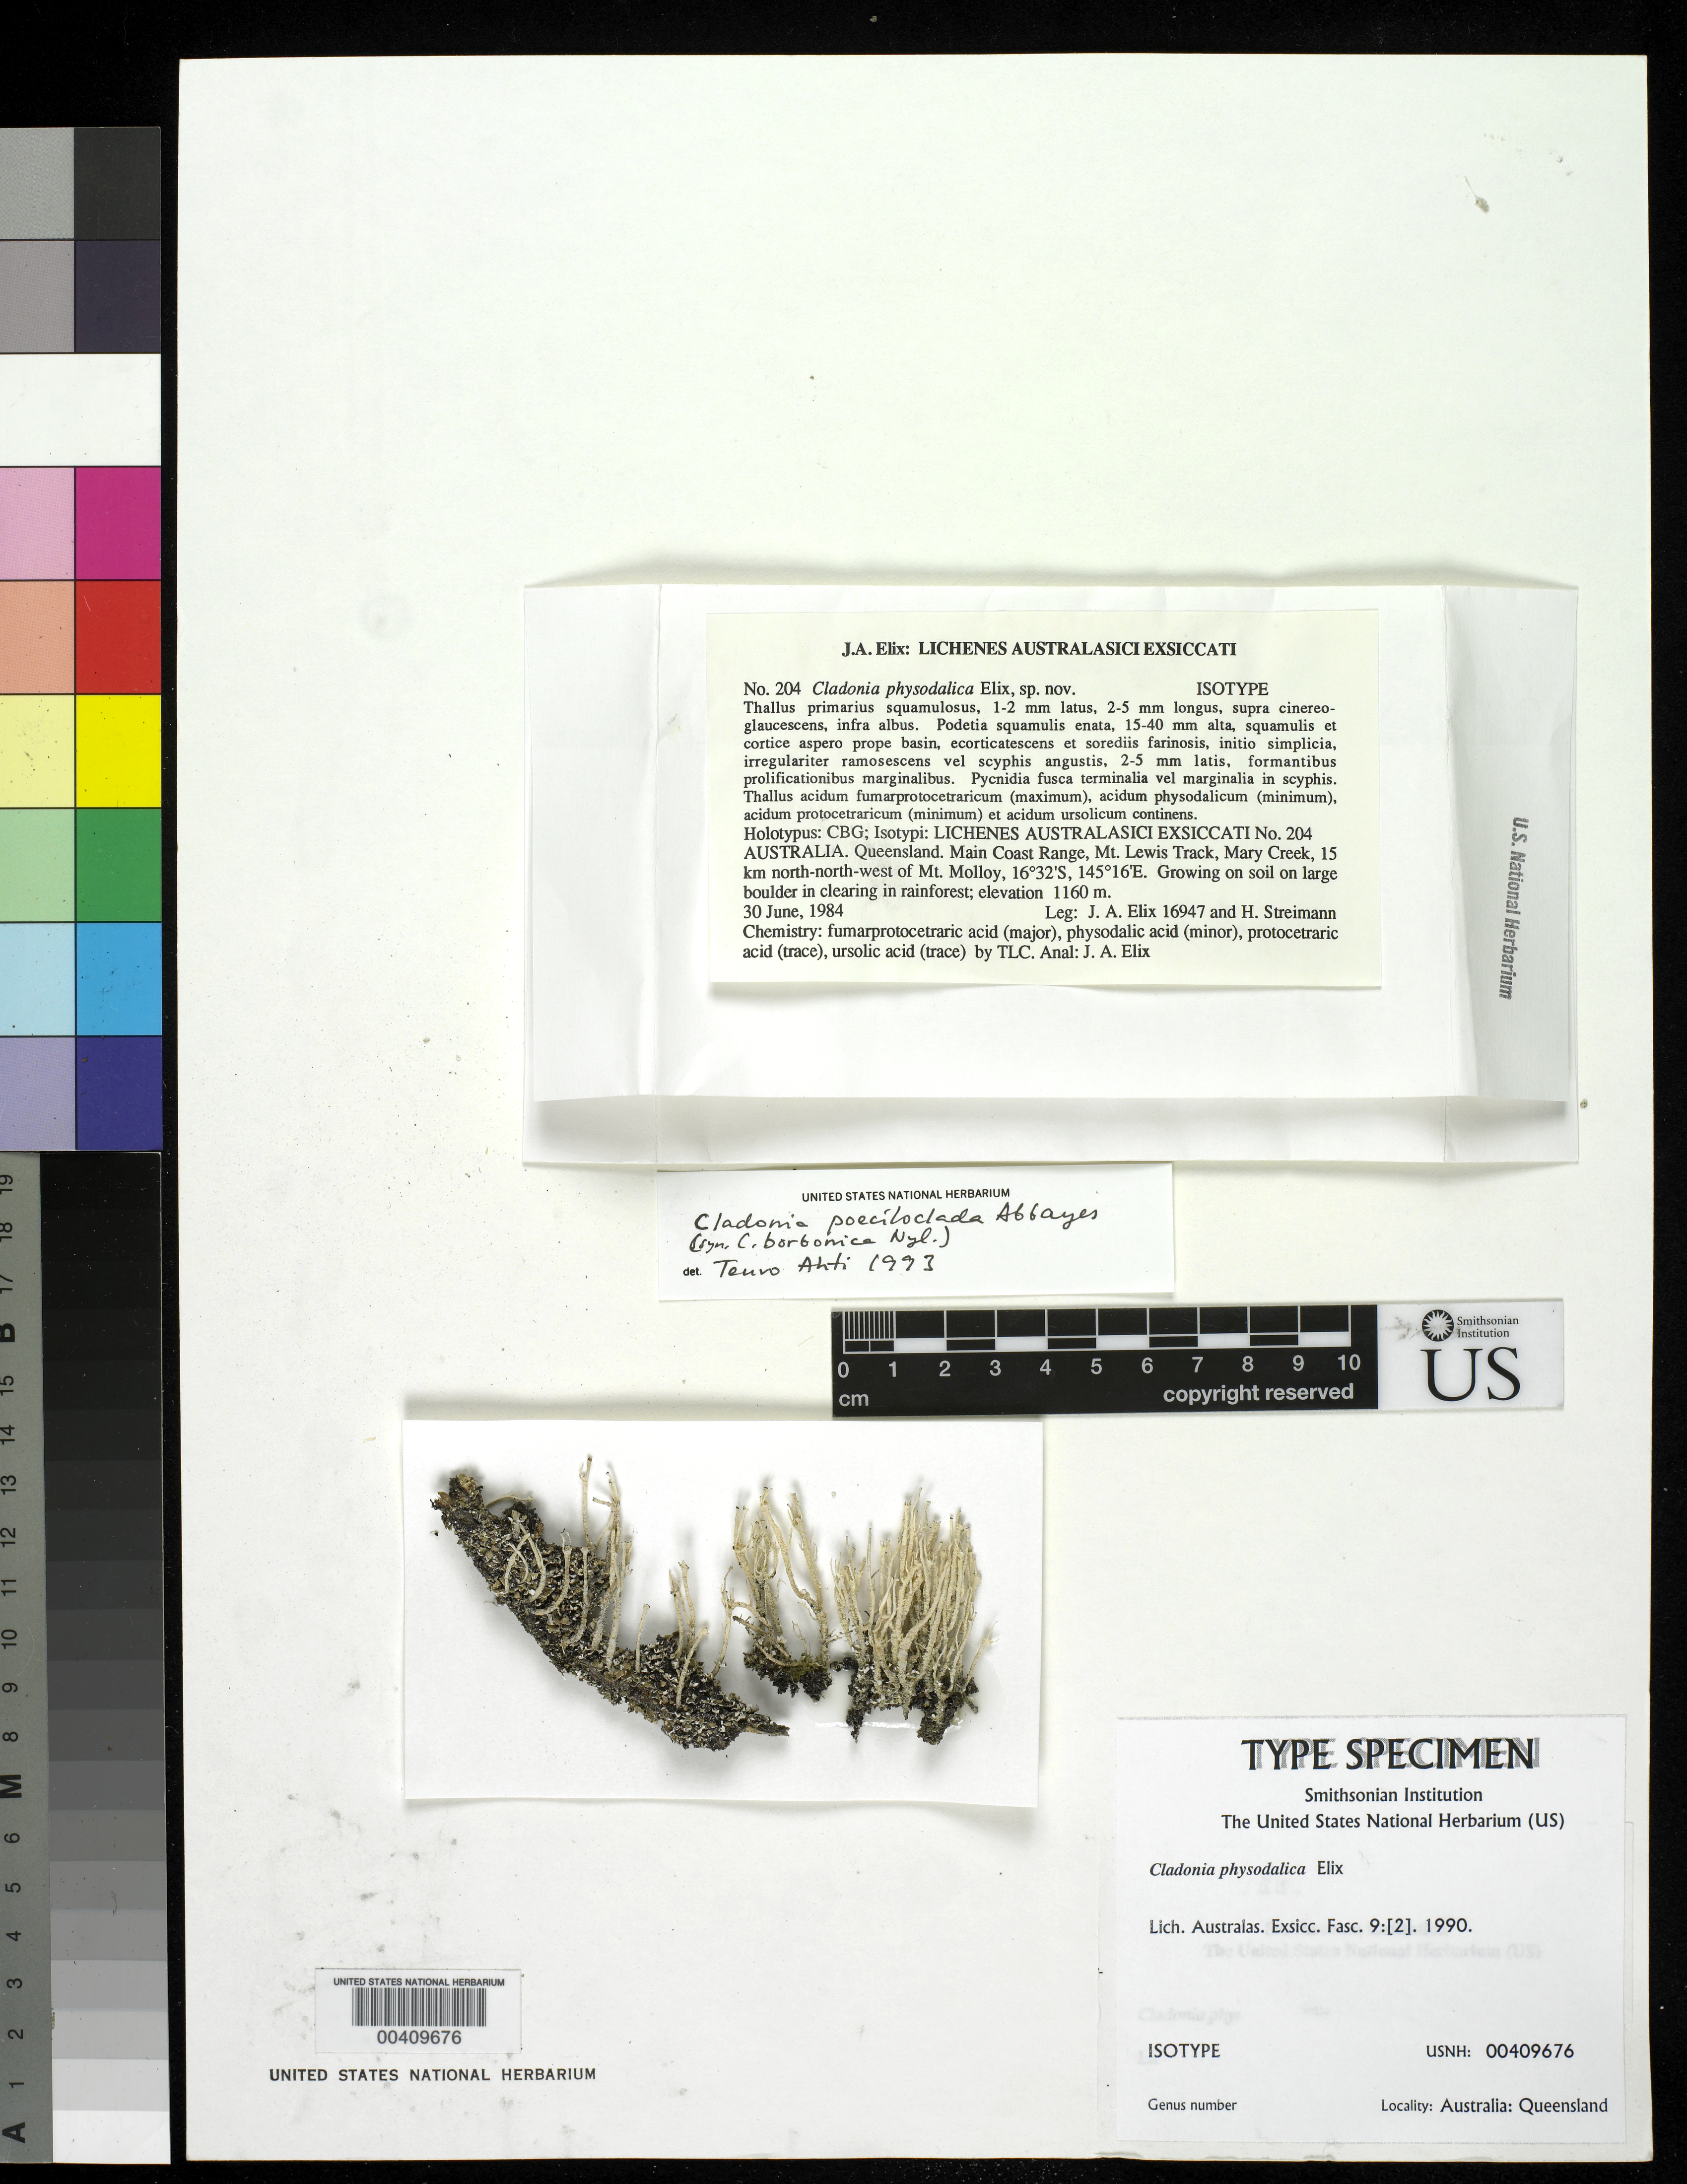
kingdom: Fungi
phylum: Ascomycota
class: Lecanoromycetes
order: Lecanorales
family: Cladoniaceae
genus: Cladonia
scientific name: Cladonia physodalica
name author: Elix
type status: Isotype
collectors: J. A. Elix & H. Streimann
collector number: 204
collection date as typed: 30 Jun 1984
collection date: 1984-06-30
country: Australia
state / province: Queensland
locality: Main Coast Range, Mt. Lewis Track, Mary Creek, 15 km NNW of Mt. Molloy.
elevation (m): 1160